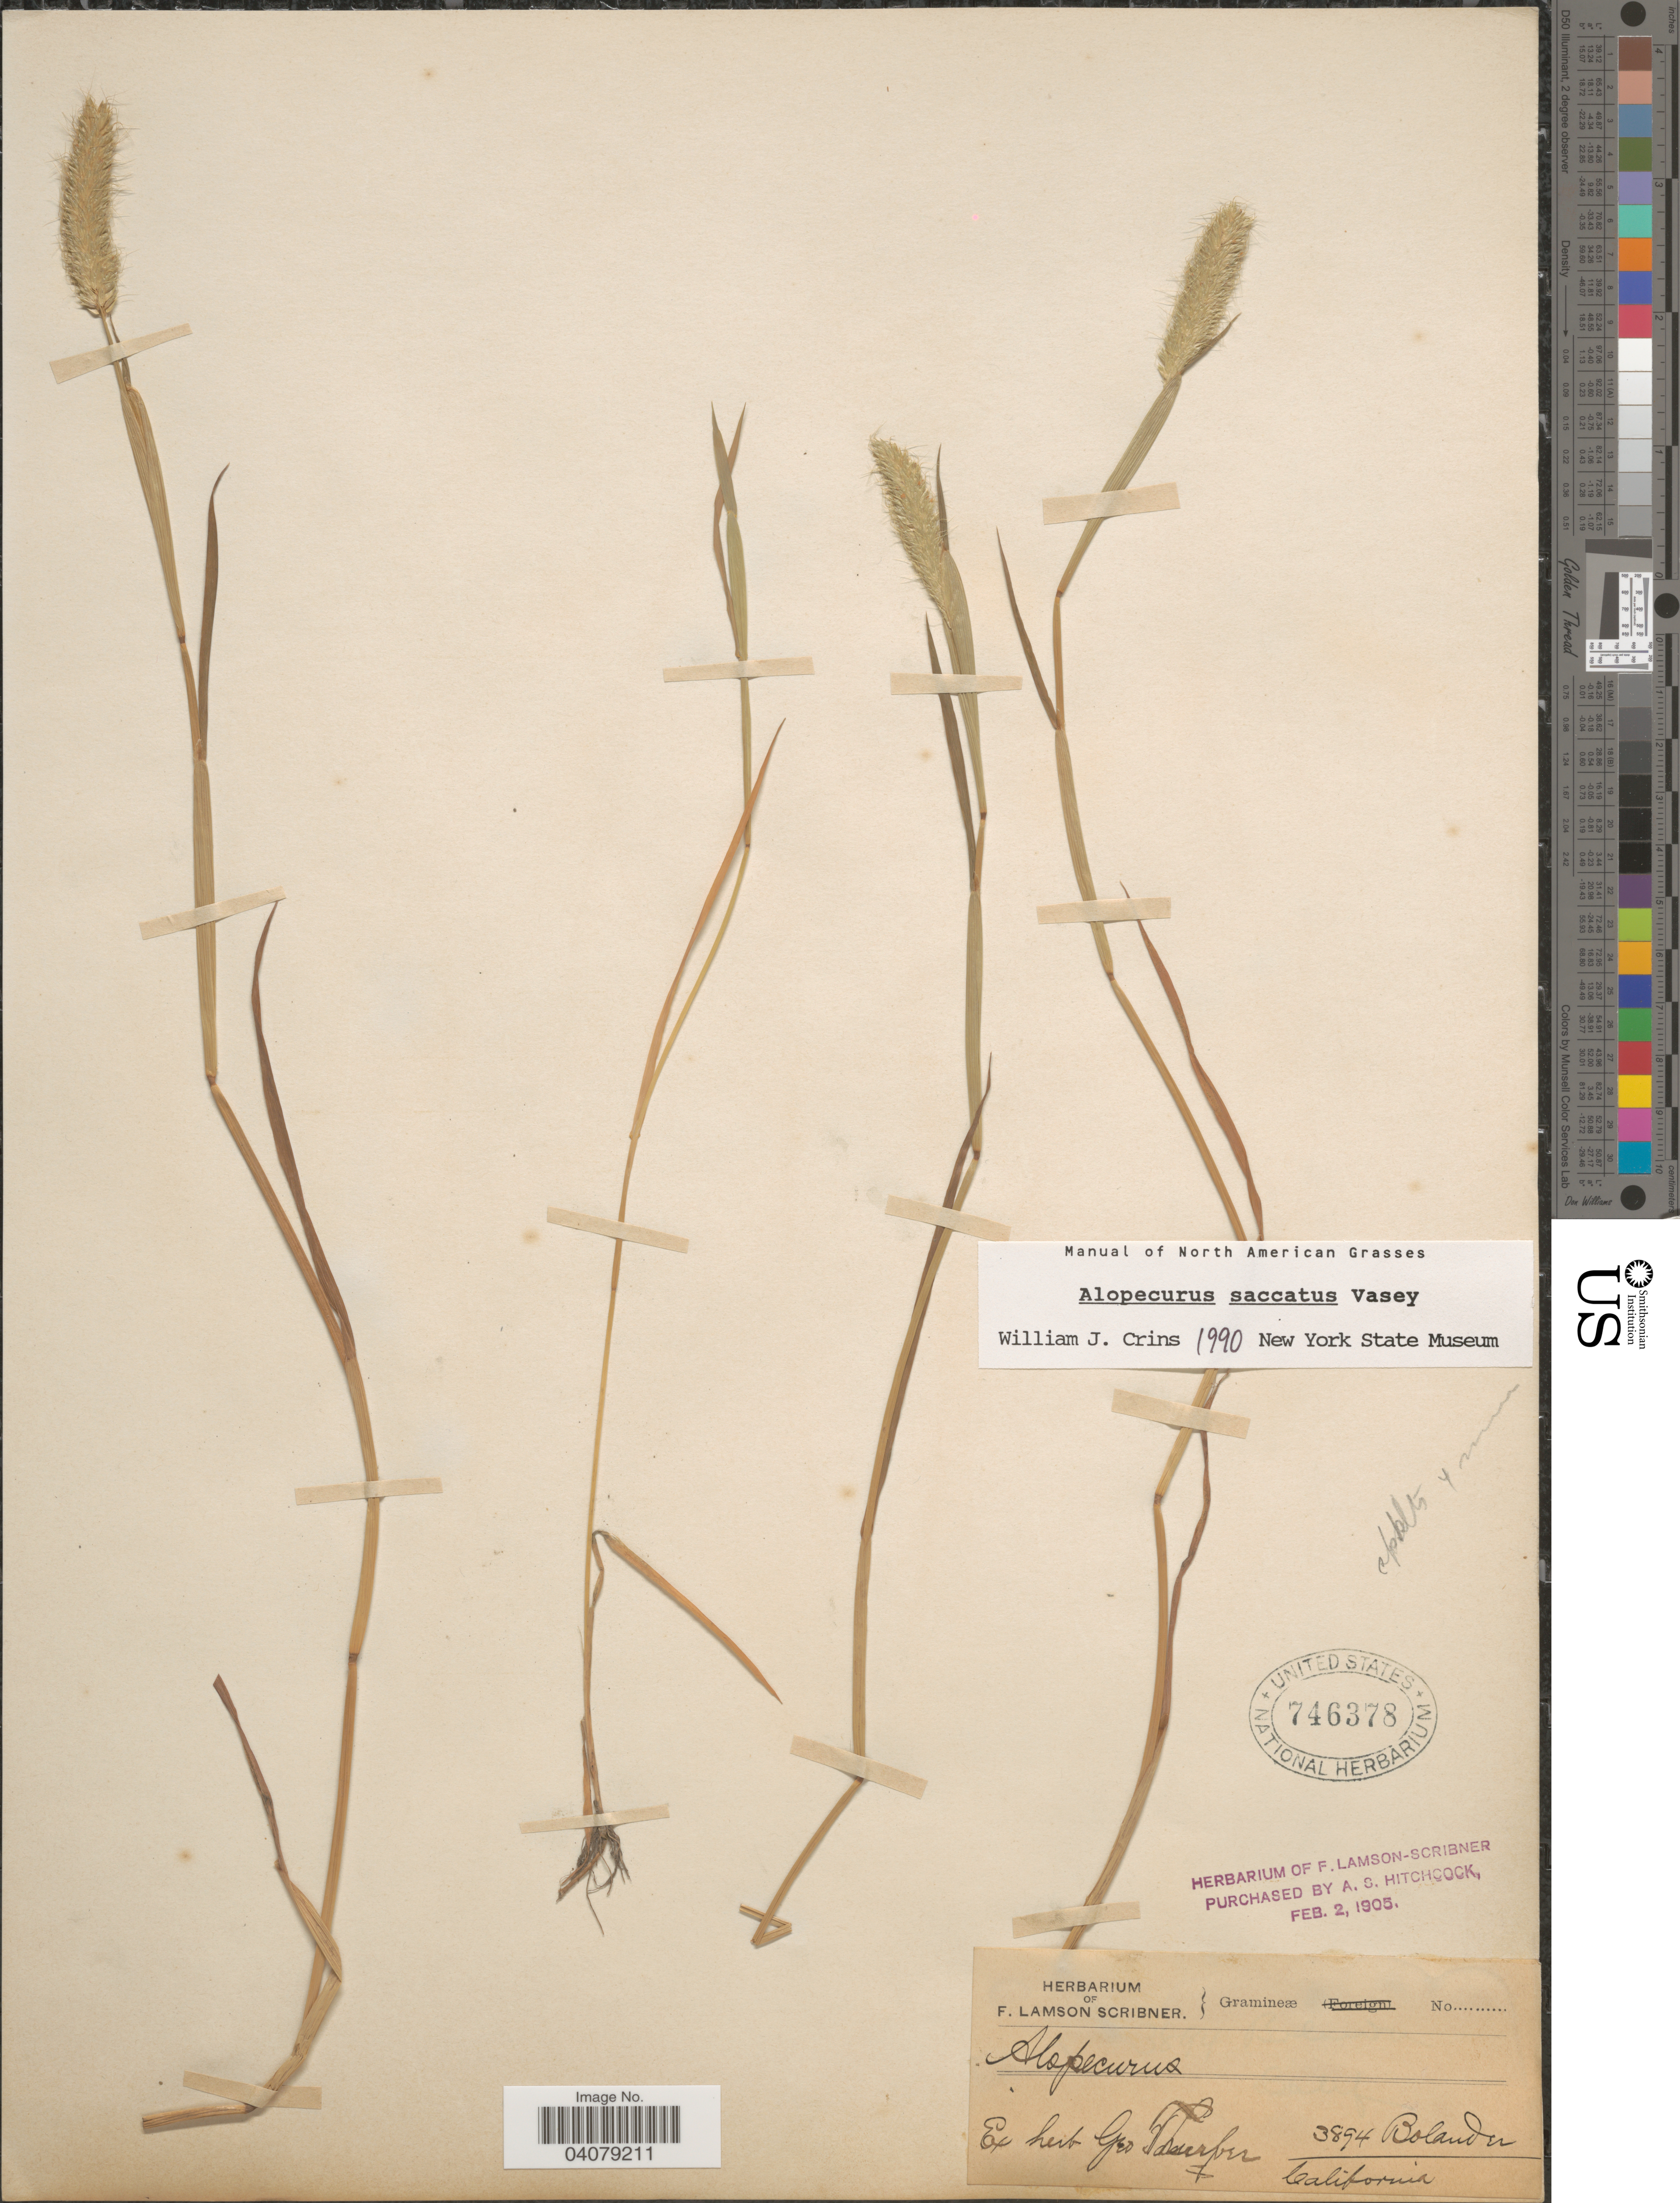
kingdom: Plantae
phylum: Tracheophyta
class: Liliopsida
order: Poales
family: Poaceae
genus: Alopecurus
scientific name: Alopecurus saccatus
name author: Vasey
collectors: -. Bolander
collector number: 3894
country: United States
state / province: California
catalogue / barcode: US 746378